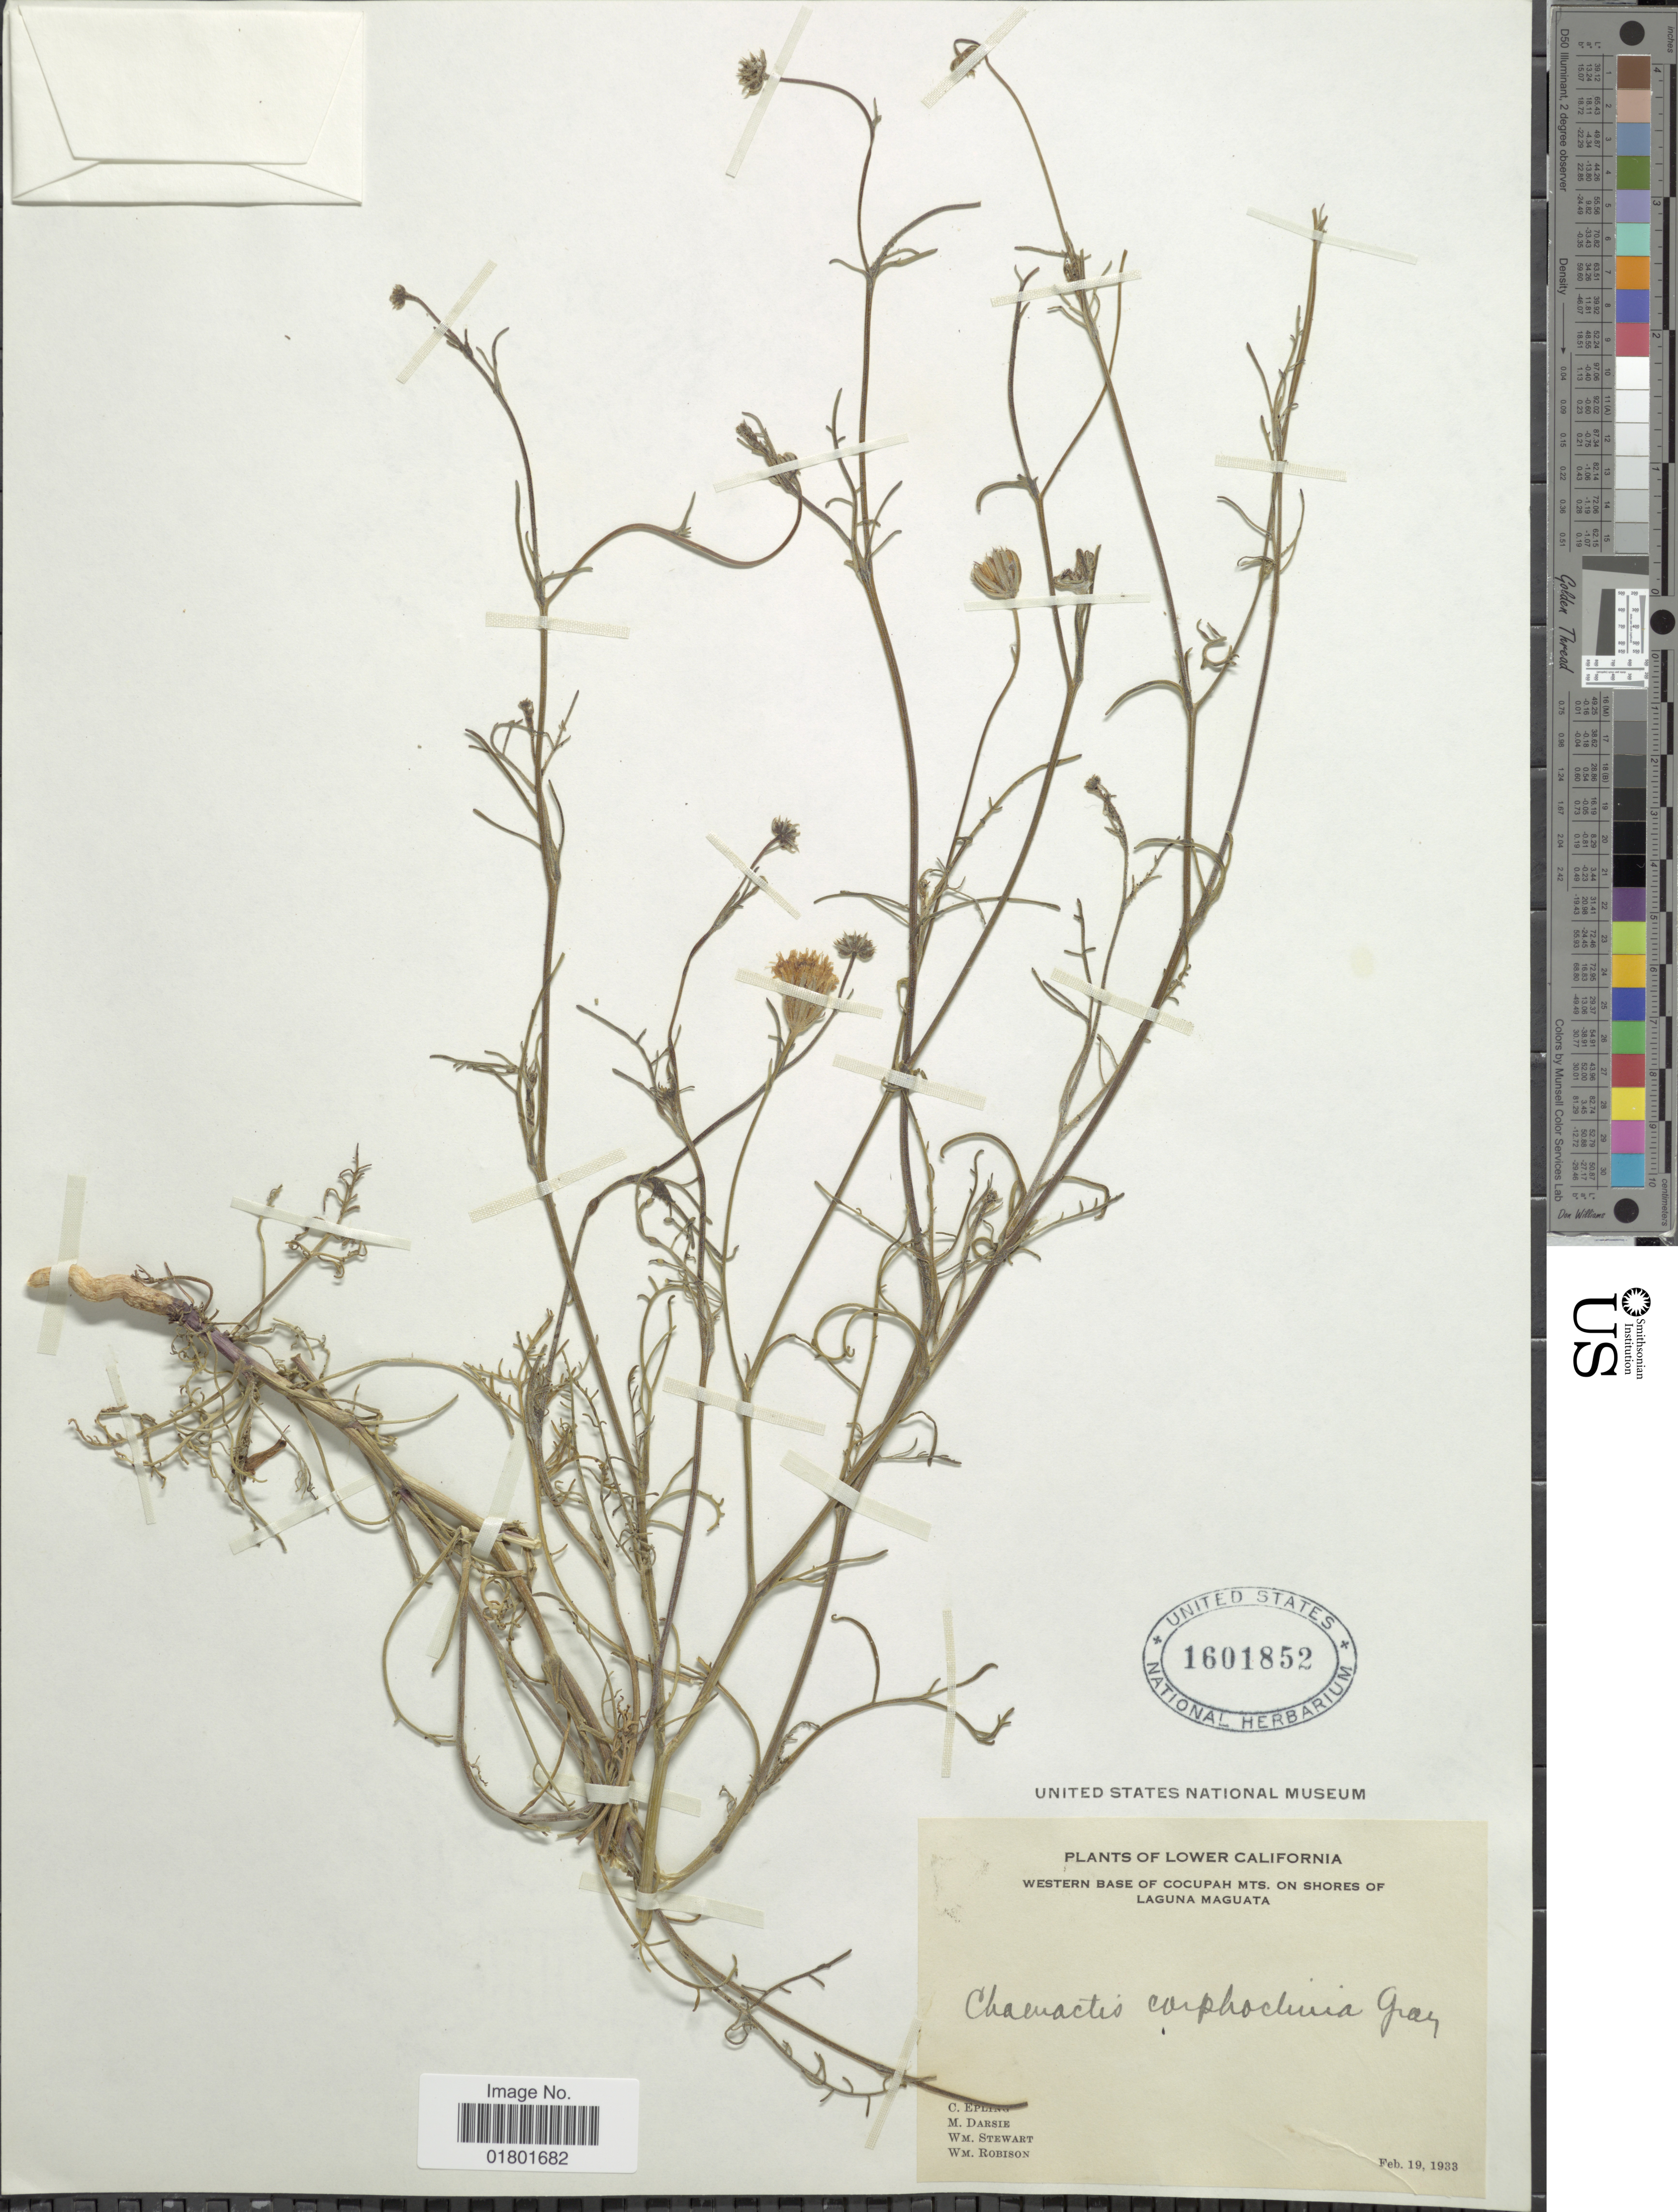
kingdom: Plantae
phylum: Tracheophyta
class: Magnoliopsida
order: Asterales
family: Asteraceae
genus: Chaenactis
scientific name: Chaenactis carphoclinia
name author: A. Gray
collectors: C. C. Epling, M. Darsie, W. Stewart & W. Robison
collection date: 1933-02-19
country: Mexico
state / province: Baja California Norte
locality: Lower California, western base of Cocupah mts. on shores of Laguna Maguata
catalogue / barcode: US 1601852